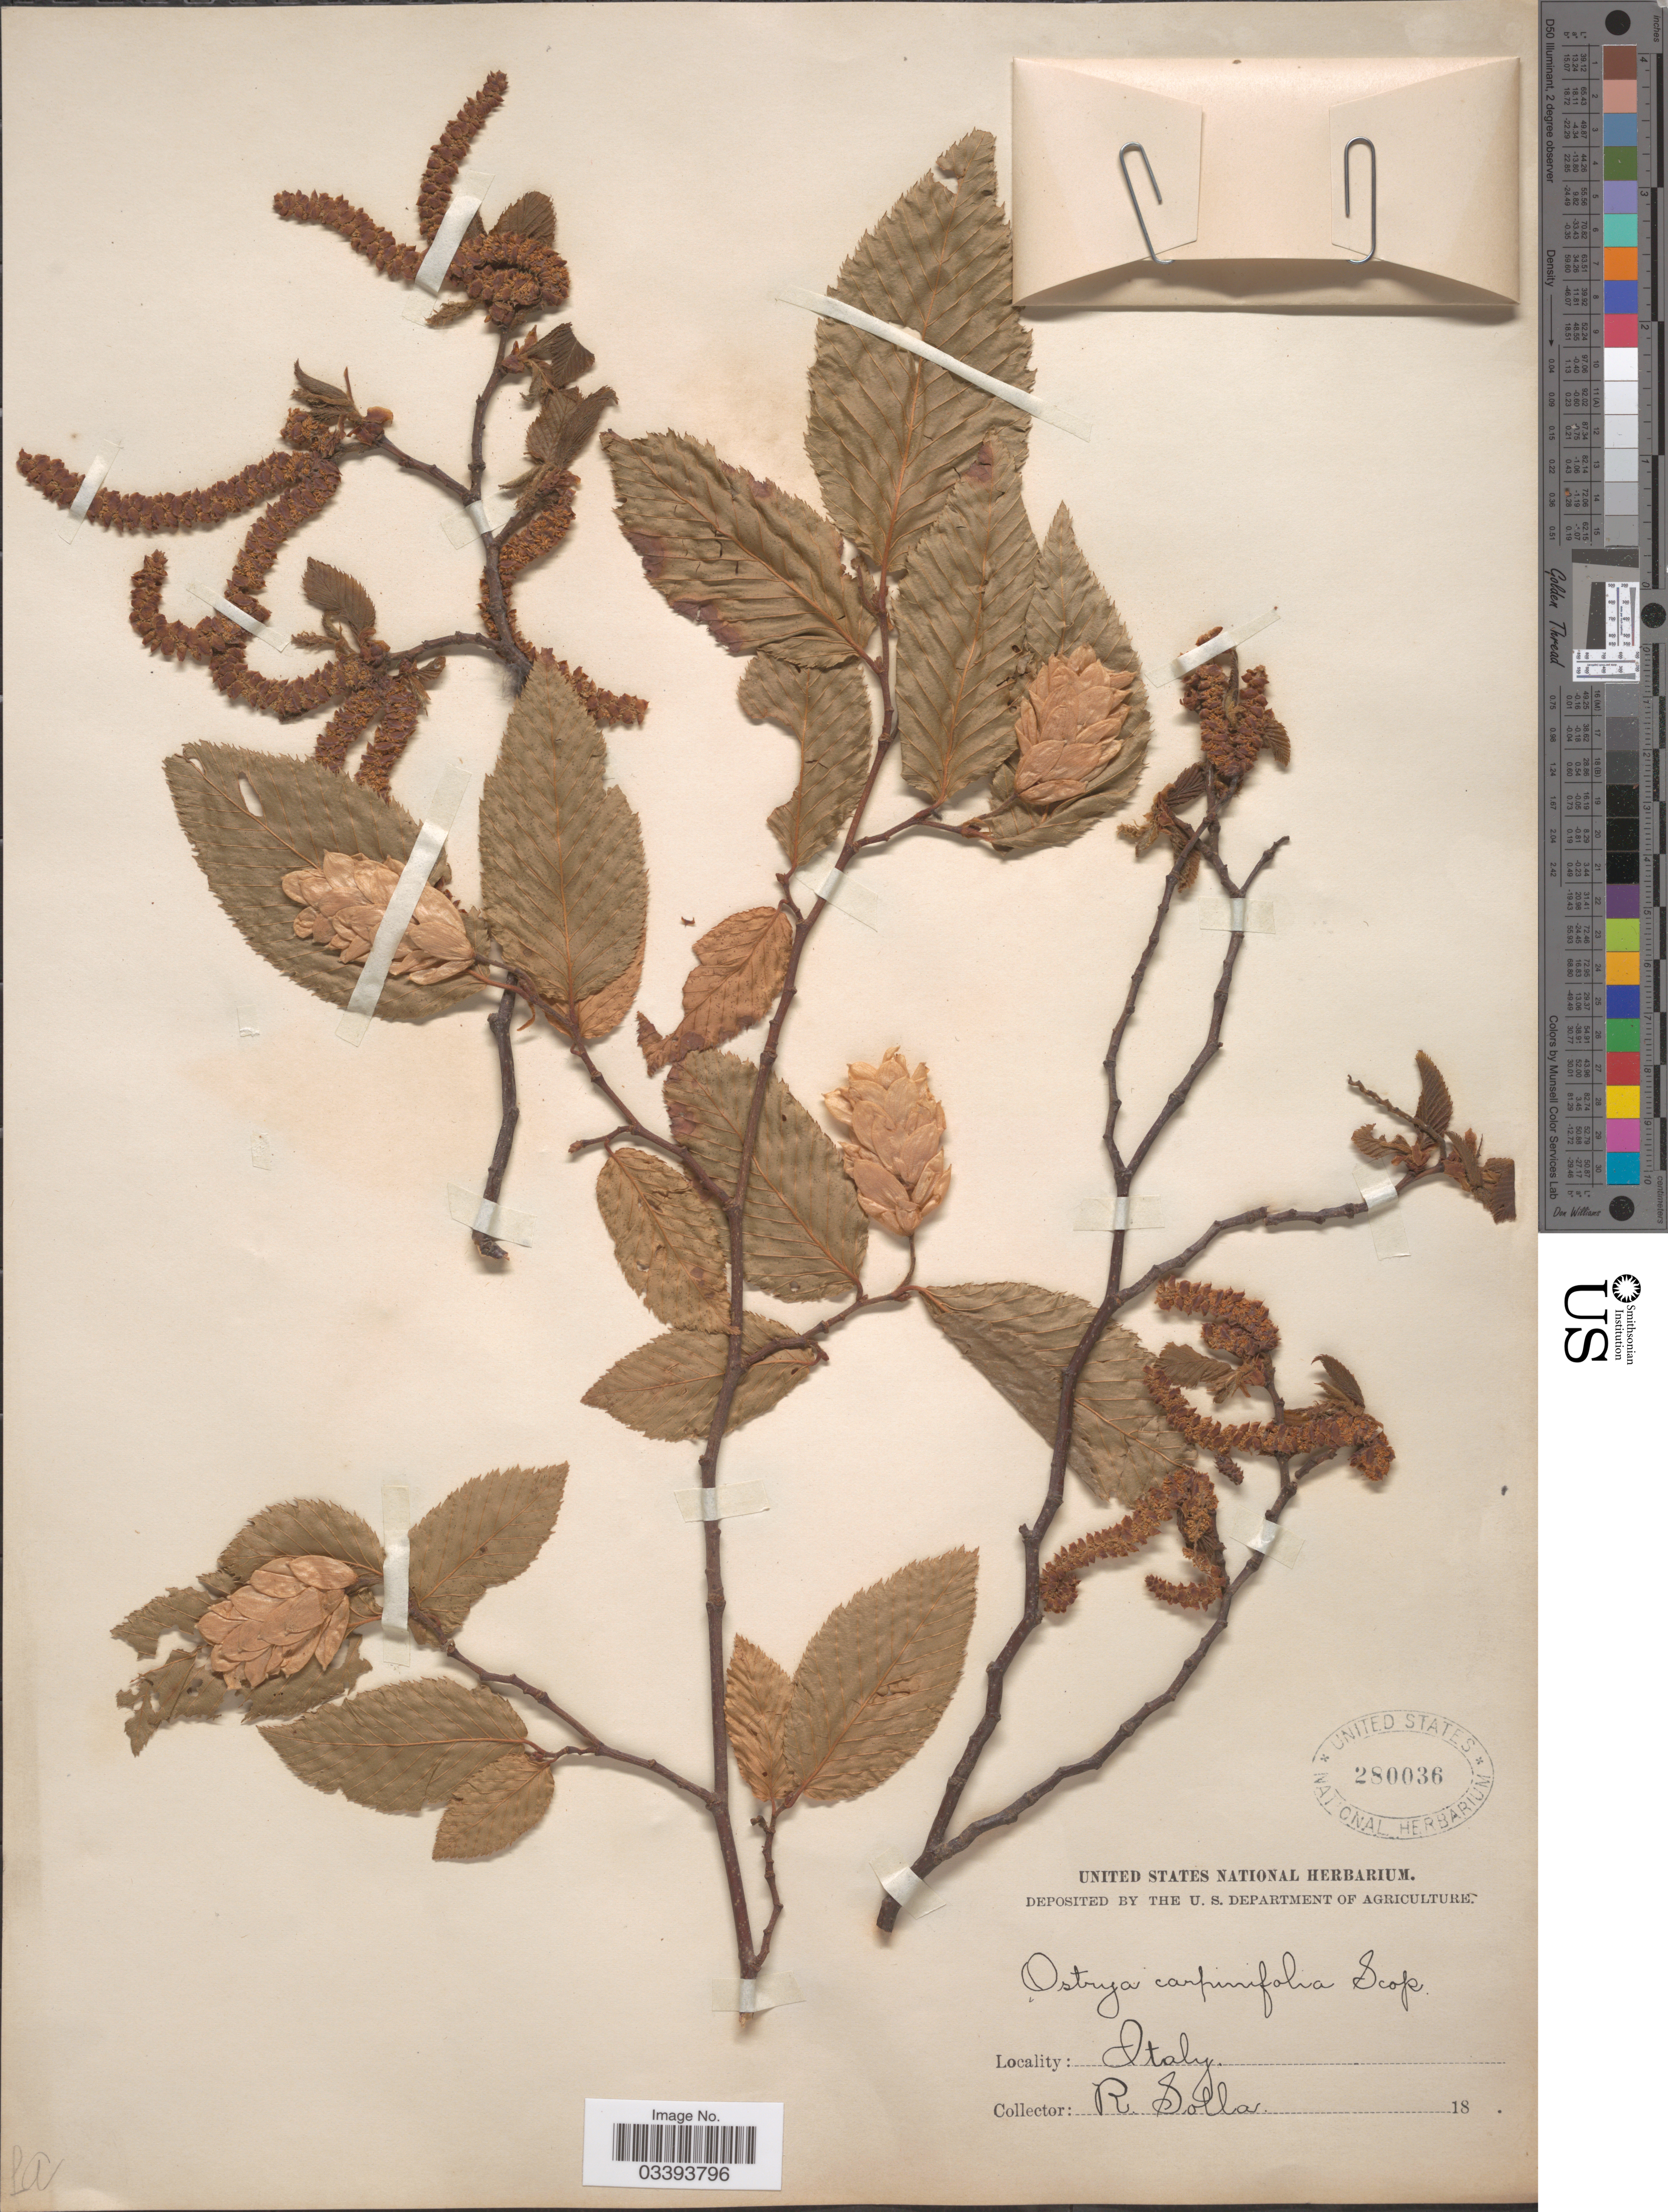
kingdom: Plantae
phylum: Tracheophyta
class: Magnoliopsida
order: Fagales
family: Betulaceae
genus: Ostrya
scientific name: Ostrya carpinifolia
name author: Scop.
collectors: R. Solla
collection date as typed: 18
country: Italy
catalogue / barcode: US 280036